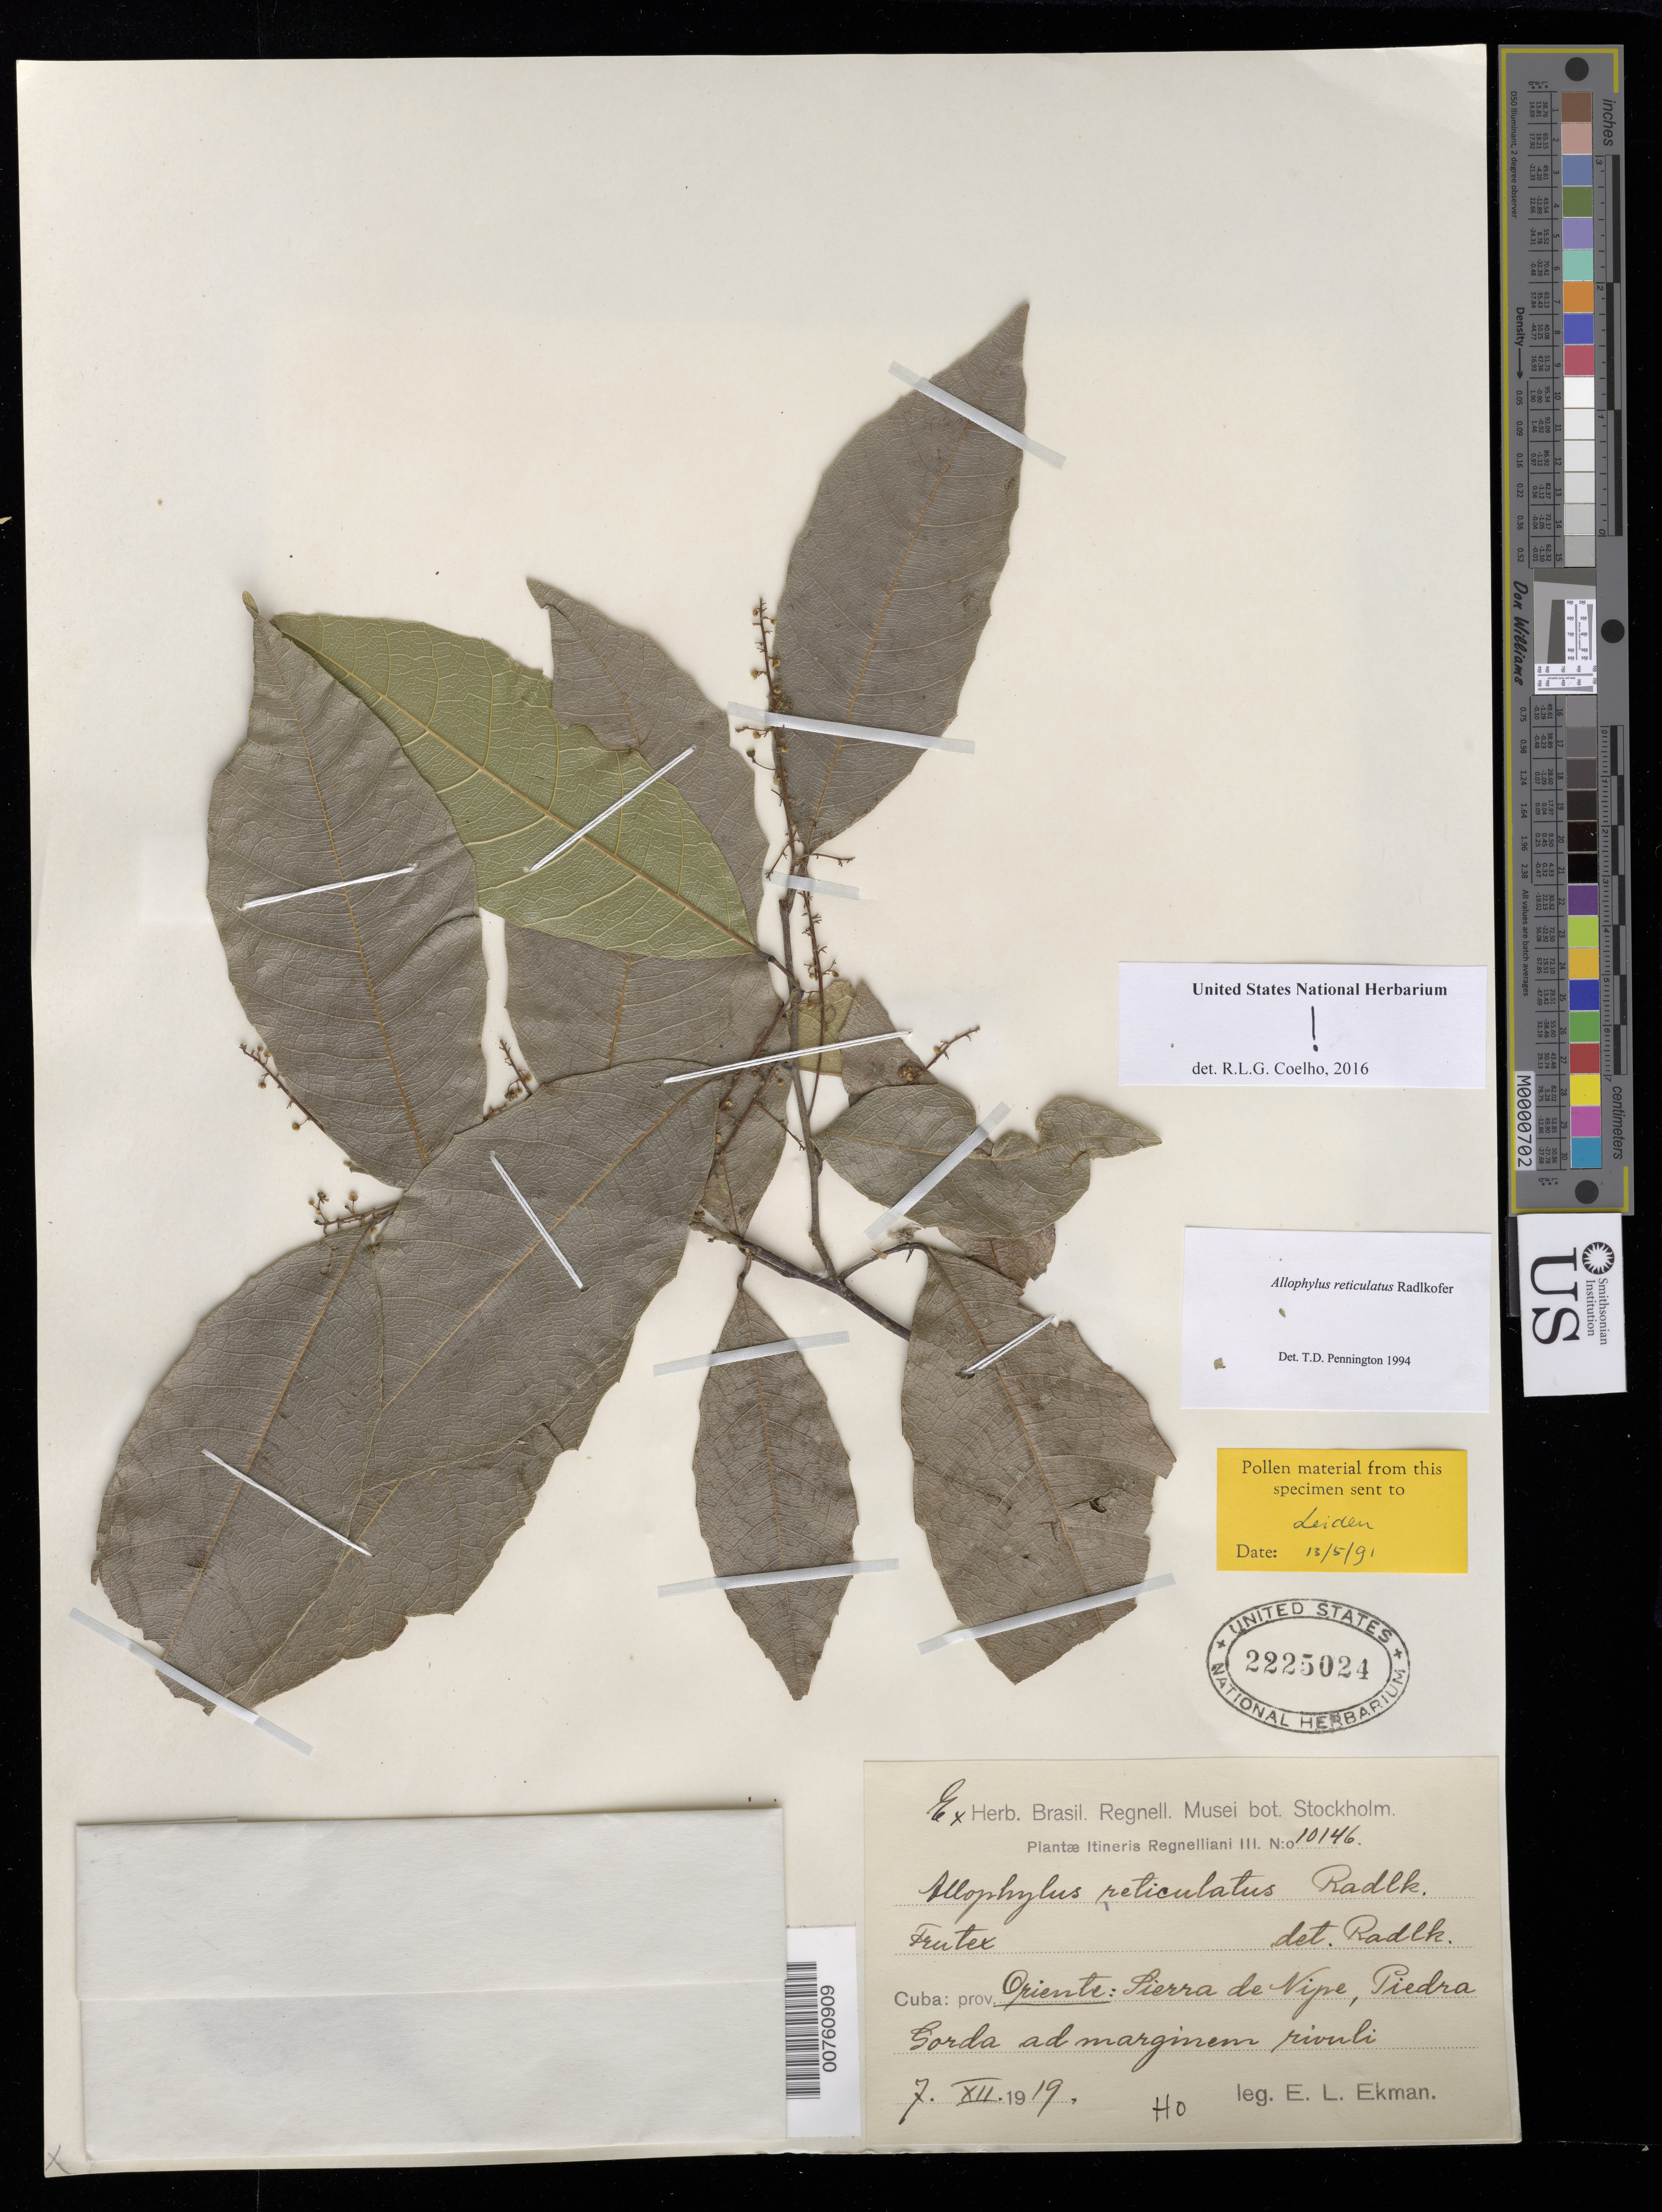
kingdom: Plantae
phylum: Tracheophyta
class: Magnoliopsida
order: Sapindales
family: Sapindaceae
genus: Allophylus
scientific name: Allophylus reticulatus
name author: Radlk.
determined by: Coelho, Rubens L. G.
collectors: E. L. Ekman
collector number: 10146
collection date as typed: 07 Dec 1919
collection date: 1919-12-07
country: Cuba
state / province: Oriente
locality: Sierra de Nipe, Piedra Gorda.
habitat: Ad marginem rivuli.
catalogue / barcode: US 2225024